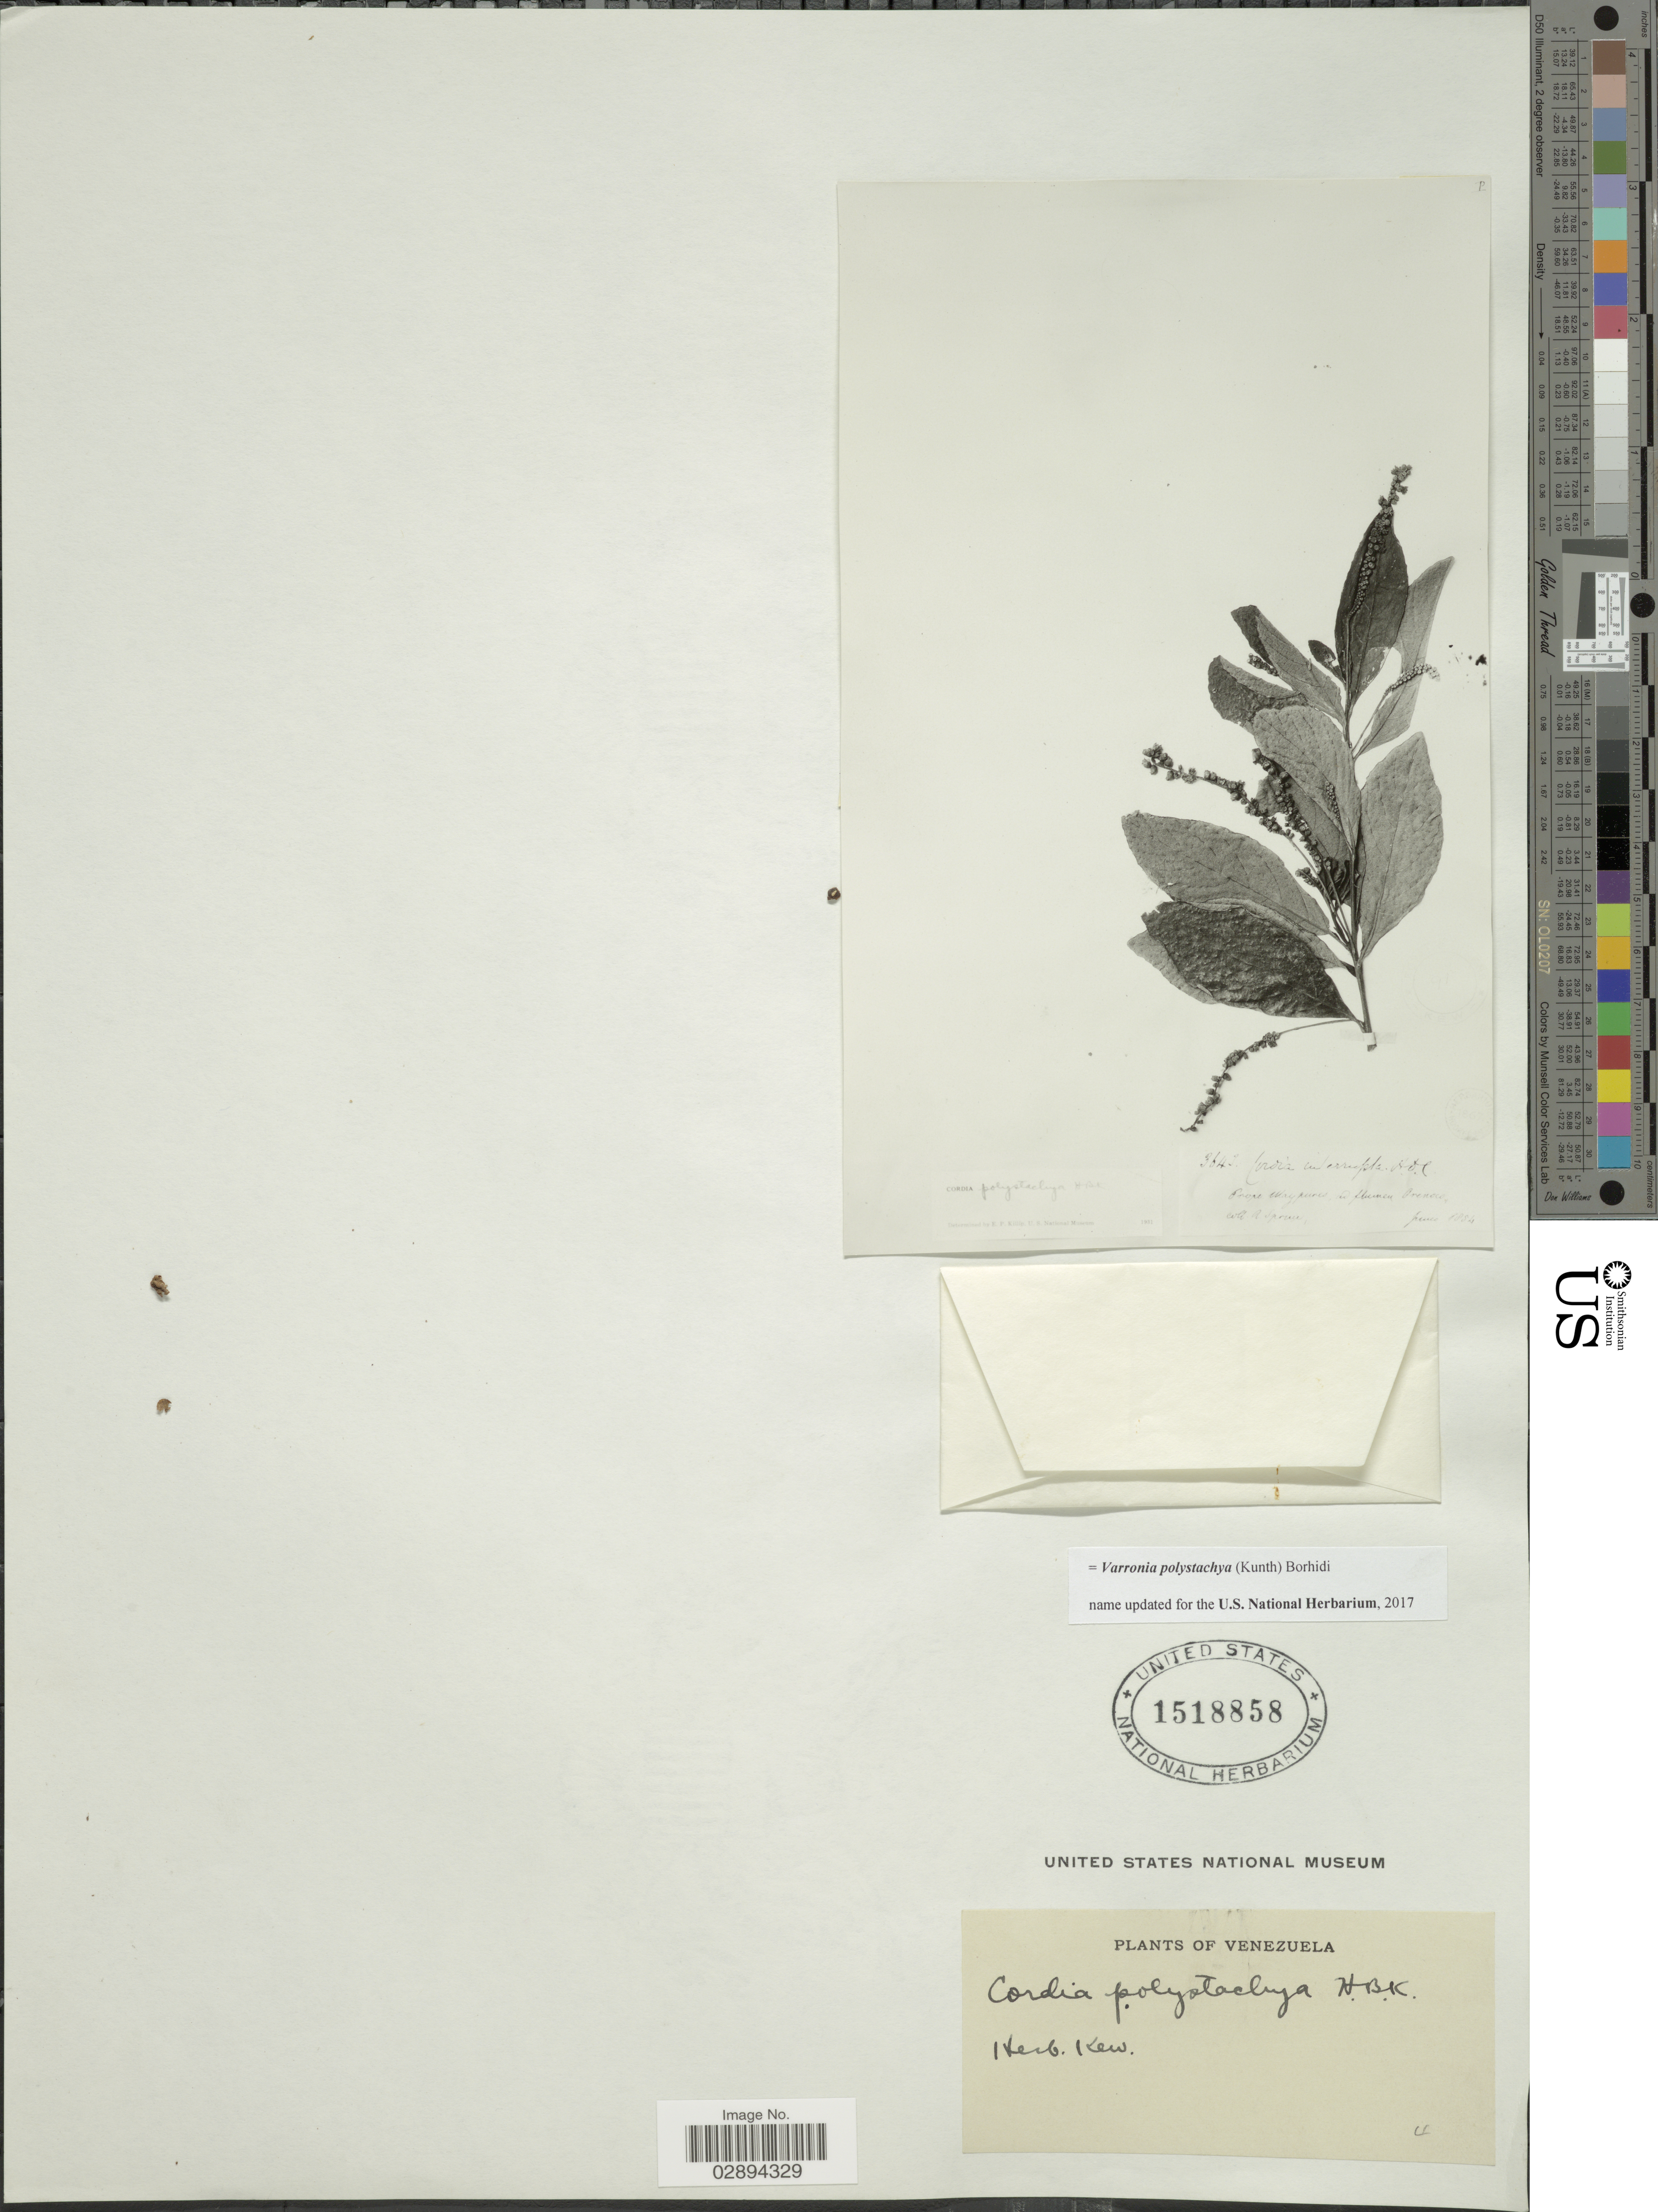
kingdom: Plantae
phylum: Tracheophyta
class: Magnoliopsida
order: Boraginales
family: Cordiaceae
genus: Varronia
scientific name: Varronia polystachya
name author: (Kunth) Borhidi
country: Venezuela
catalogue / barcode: US 1518858